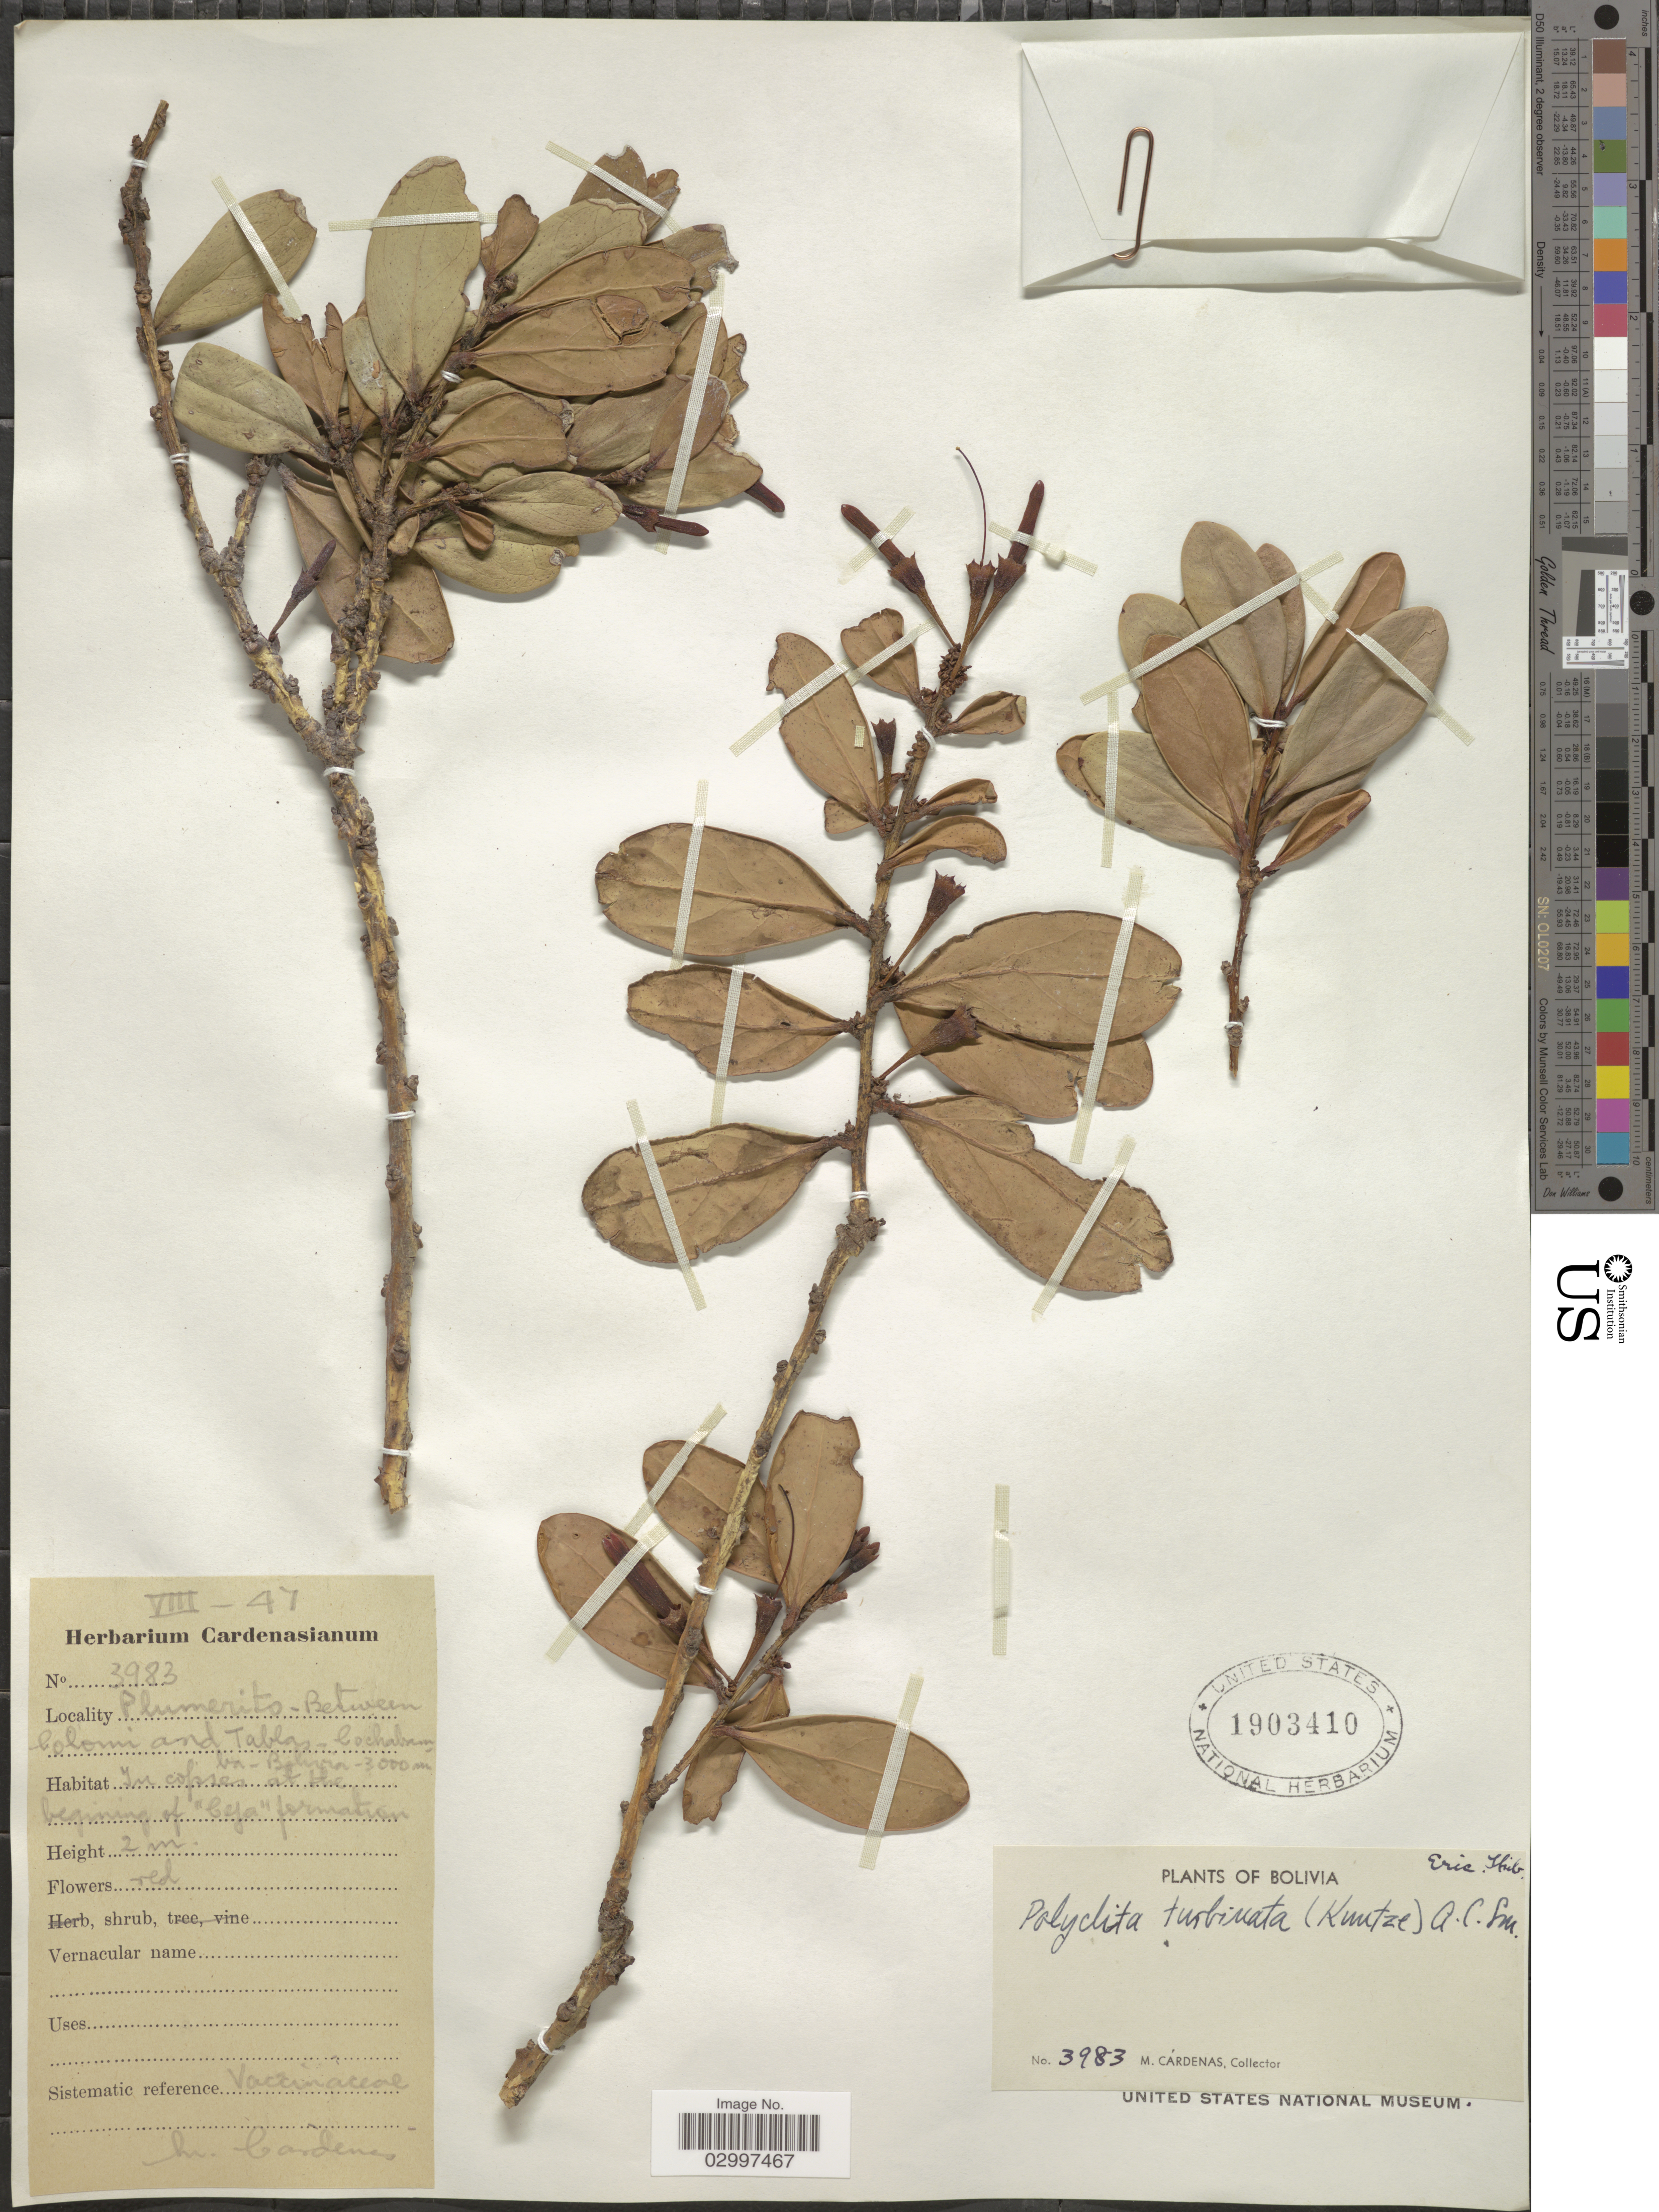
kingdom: Plantae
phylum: Tracheophyta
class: Magnoliopsida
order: Ericales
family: Ericaceae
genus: Polyclita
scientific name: Polyclita turbinata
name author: (Kuntze) A.C. Sm.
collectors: M. Cárdenas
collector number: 3983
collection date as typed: Transcribed d/m/y: /8/47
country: Bolivia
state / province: Cochabamba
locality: Plumerito - Between Colomi and Tablas.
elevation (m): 3000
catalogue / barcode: US 1903410